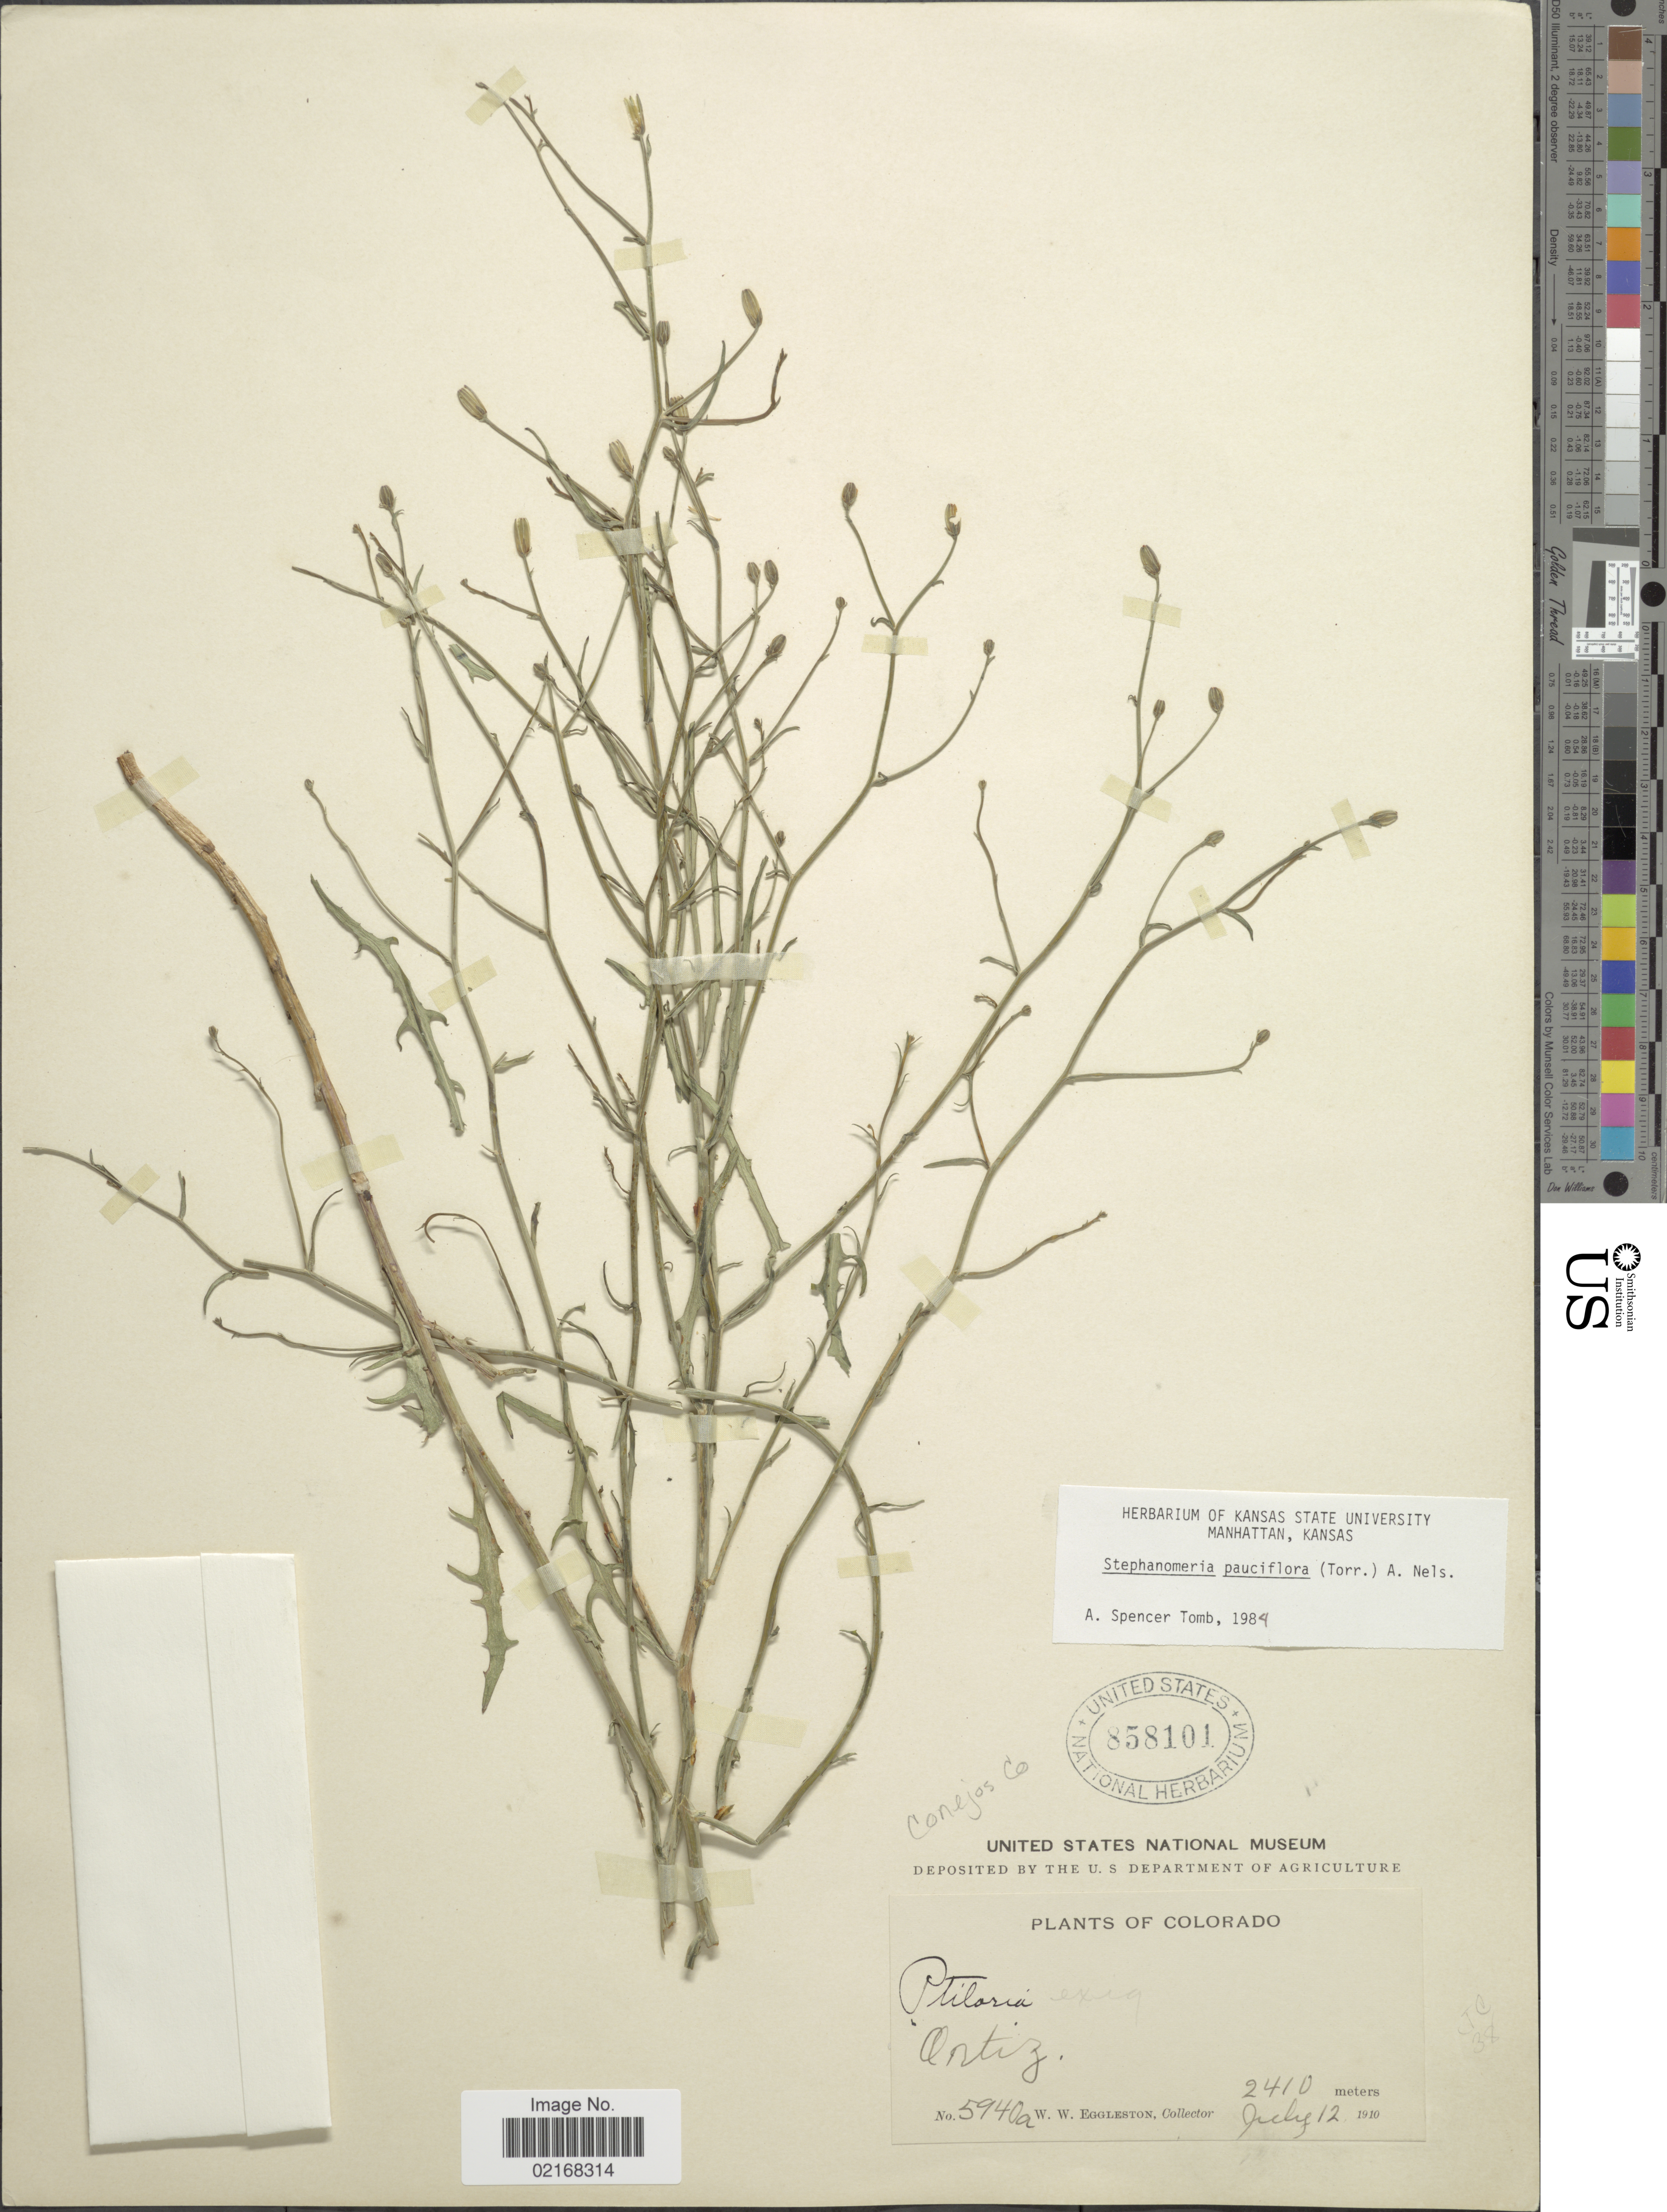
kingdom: Plantae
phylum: Tracheophyta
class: Magnoliopsida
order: Asterales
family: Asteraceae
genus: Stephanomeria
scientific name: Stephanomeria pauciflora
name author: (Torr.) A. Nelson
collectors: W. W. Eggleston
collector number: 5940a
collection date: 1910-07-12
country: United States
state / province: Colorado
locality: Ortiz. Conejos Co.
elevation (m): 2410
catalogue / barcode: US 858101